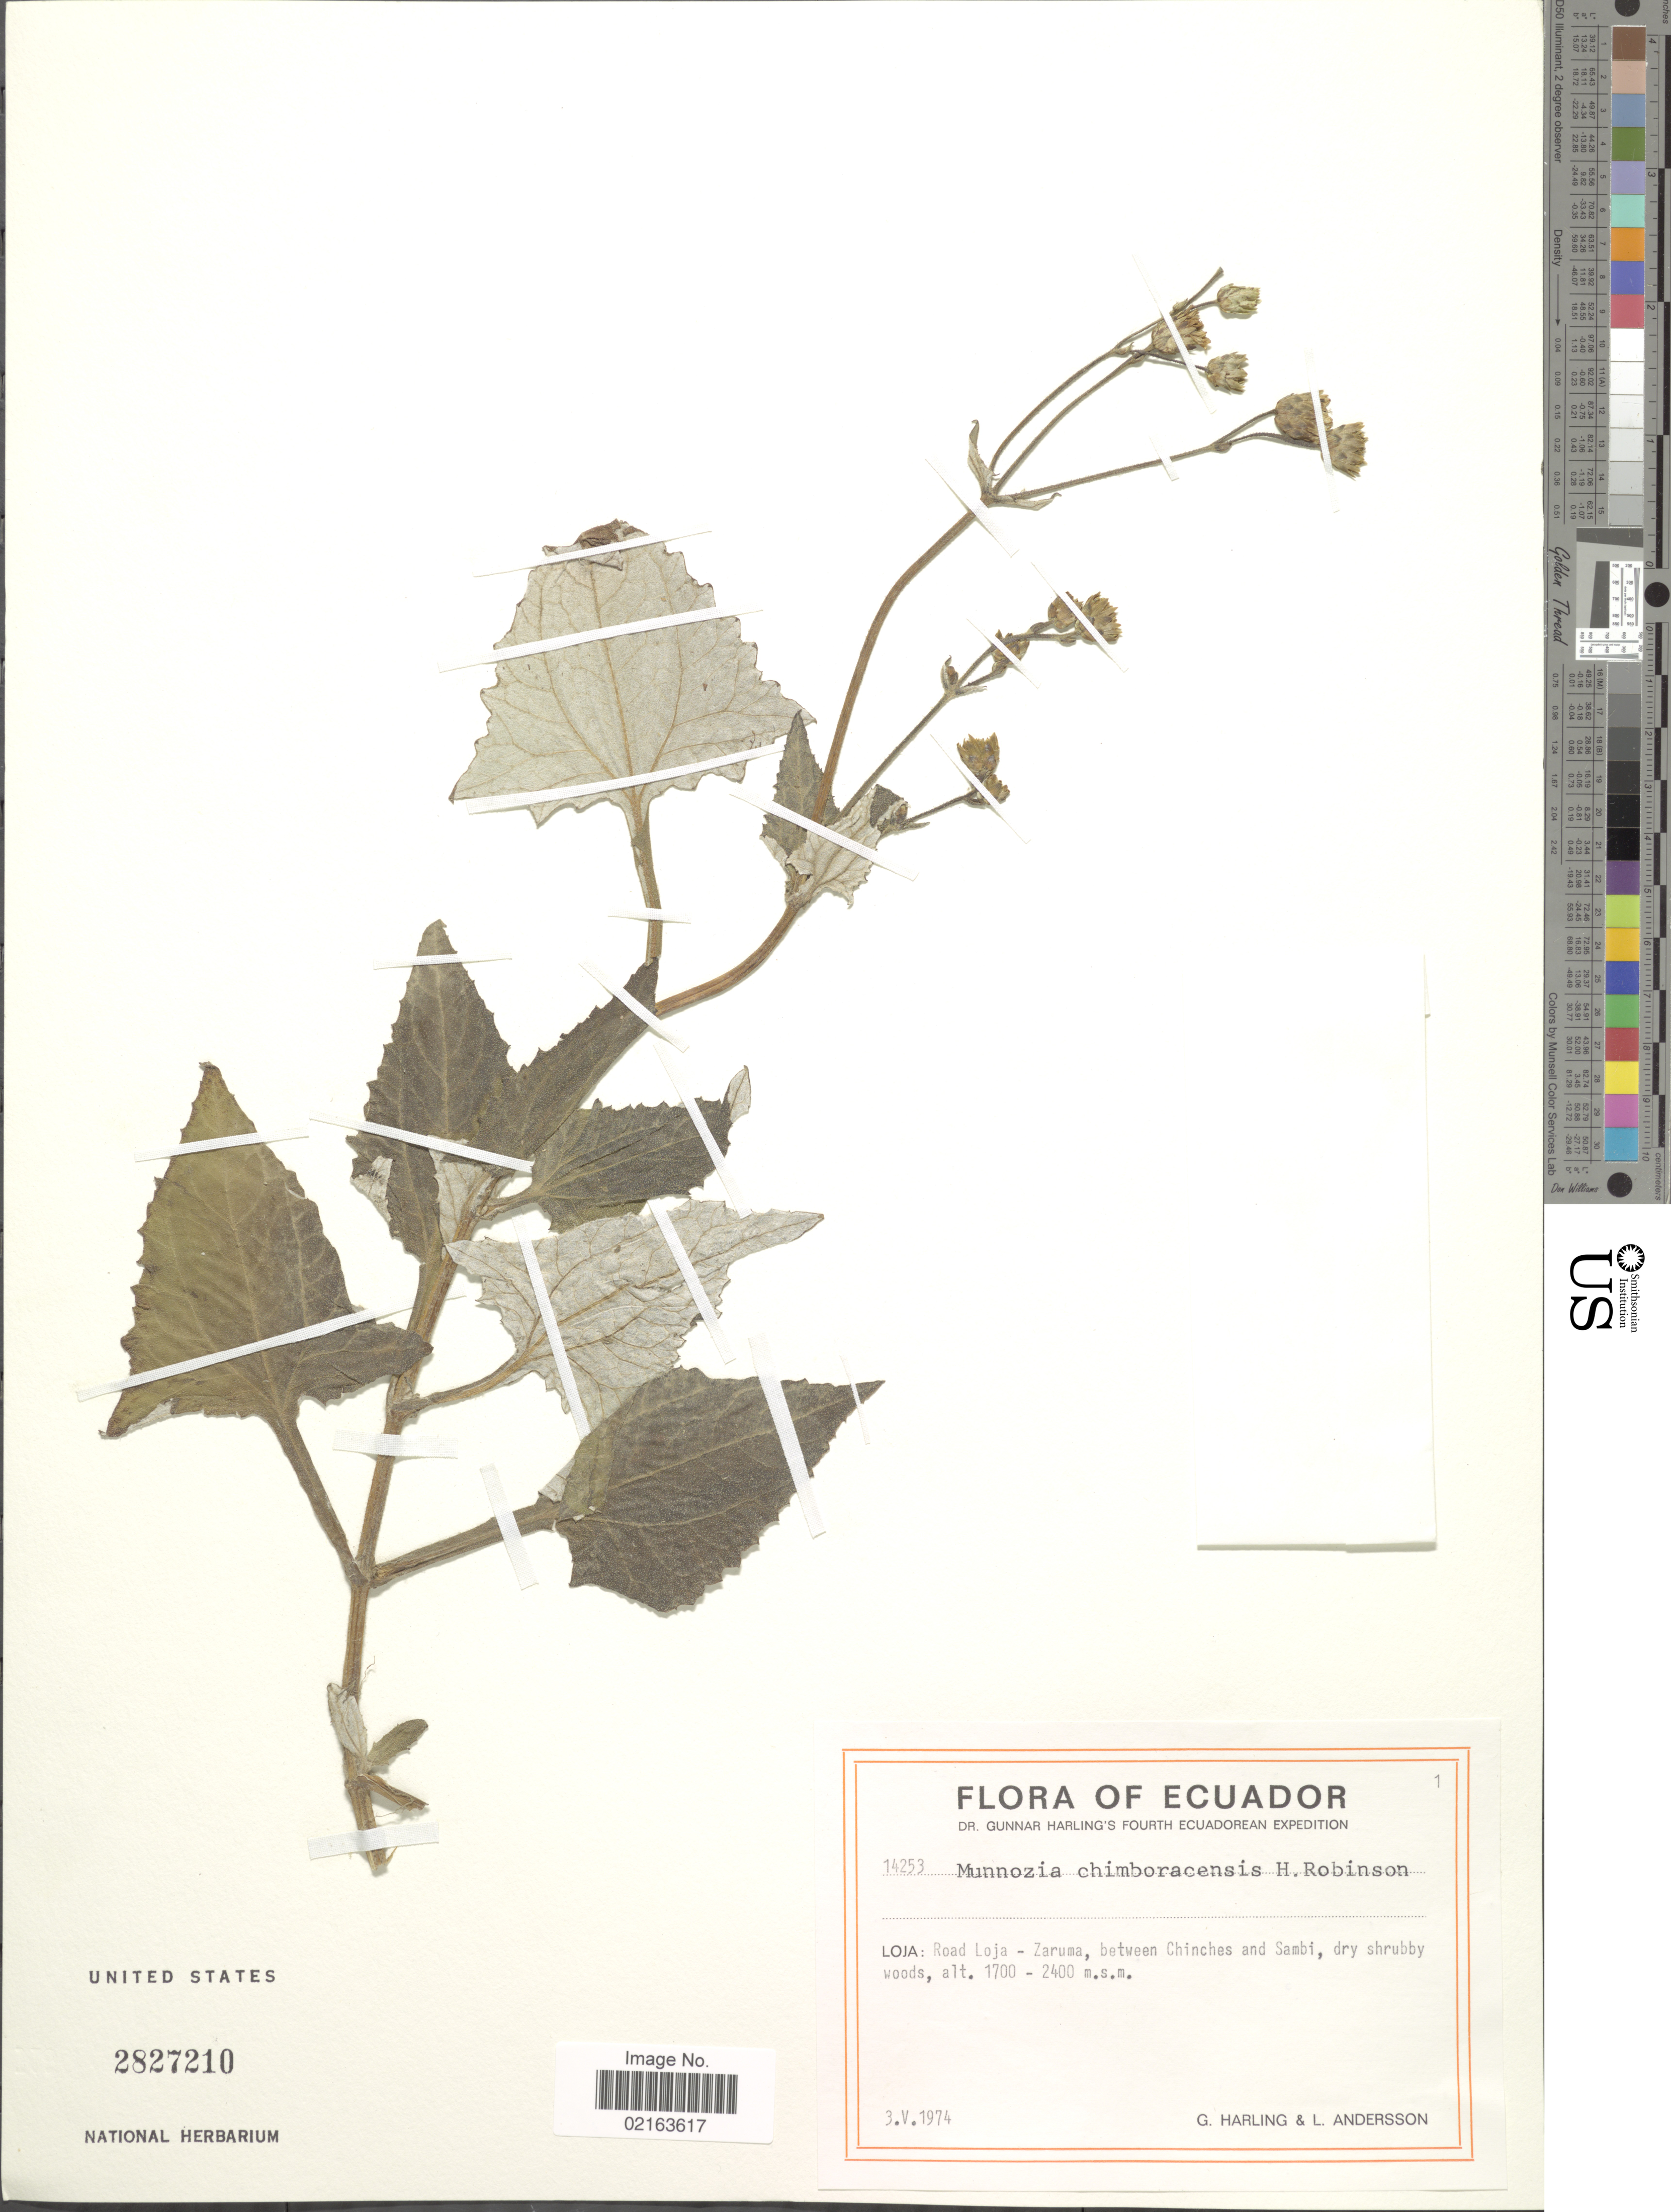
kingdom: Plantae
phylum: Tracheophyta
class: Magnoliopsida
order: Asterales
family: Asteraceae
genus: Munnozia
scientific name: Munnozia chimboracensis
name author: H. Rob.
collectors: G. Harling & L. Andersson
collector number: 14253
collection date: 1974-05-03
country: Ecuador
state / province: Loja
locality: Loja: Road Loja - Zaruma, between Chinches and Sambi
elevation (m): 1700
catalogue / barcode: US 2827210